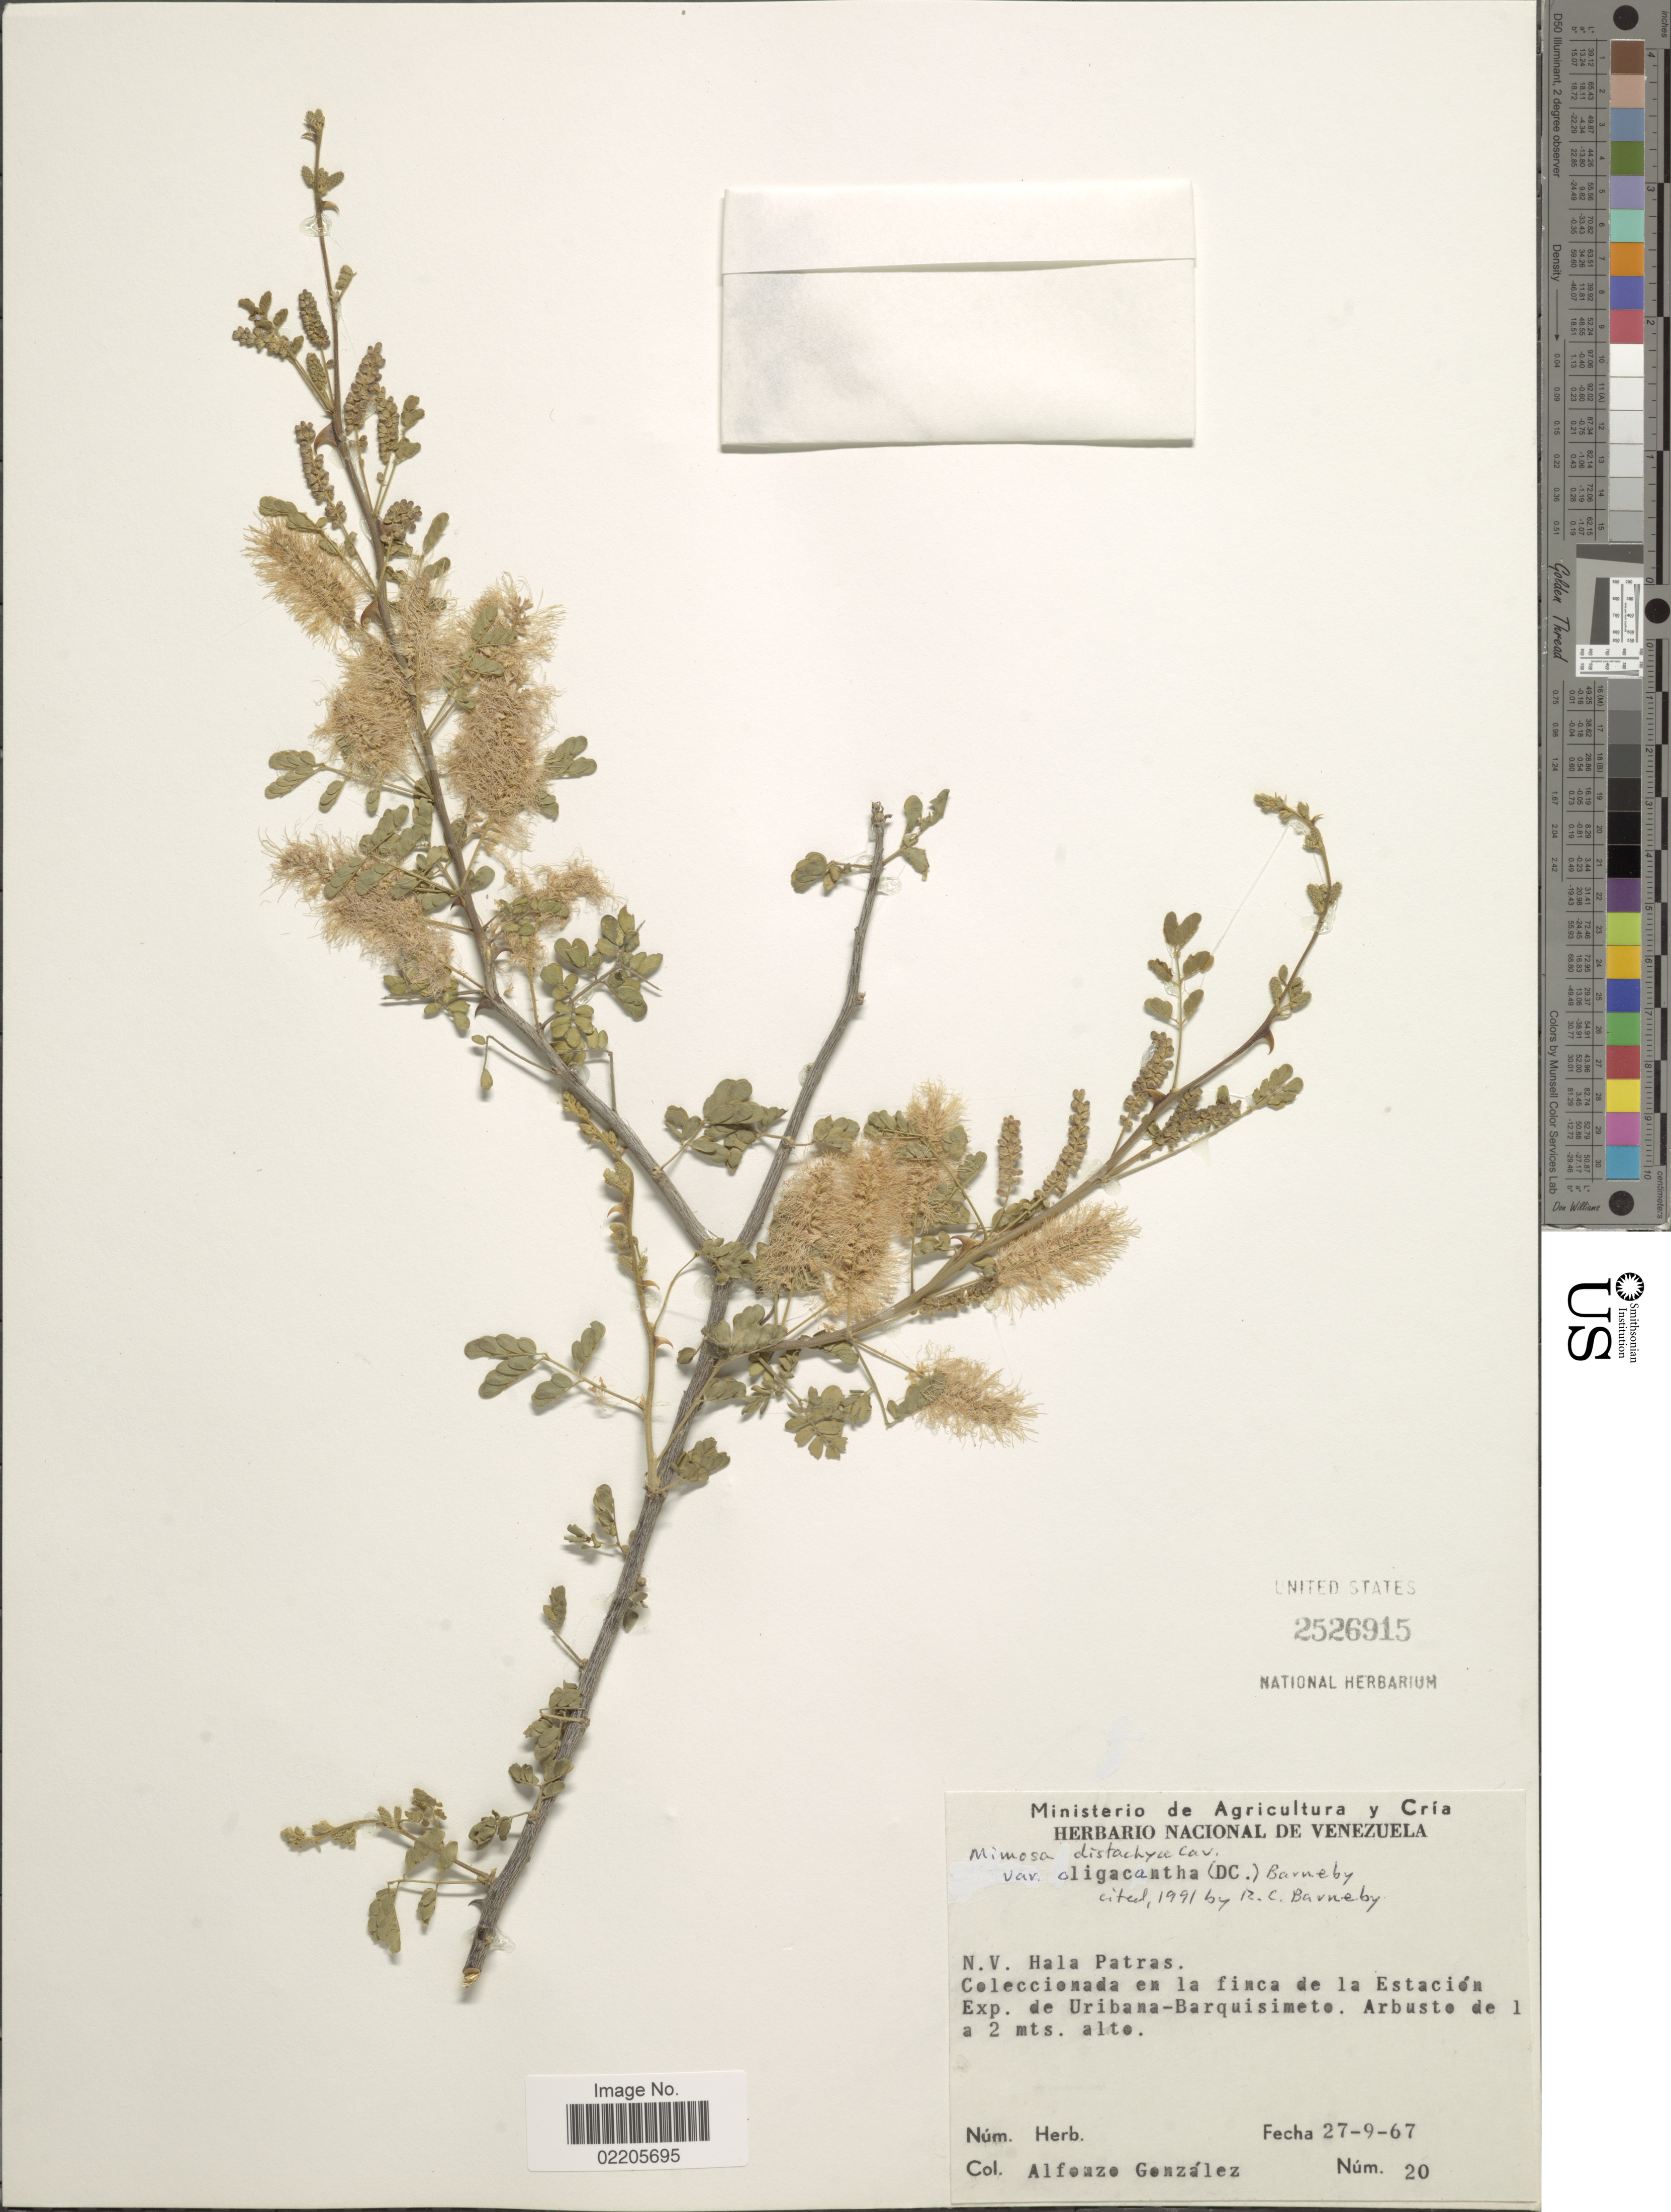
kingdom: Plantae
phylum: Tracheophyta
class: Magnoliopsida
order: Fabales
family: Fabaceae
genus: Mimosa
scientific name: Mimosa distachya var. oligacantha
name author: (DC.) Barneby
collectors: A. C. González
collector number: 20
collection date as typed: Transcribed d/m/y: 27/9/67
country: Venezuela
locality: N. V. Hala Patras [unsure placement] Coleccionada en la finca de la Estacion Exp. de Uribana- Barquisimete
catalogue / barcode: US 2526915